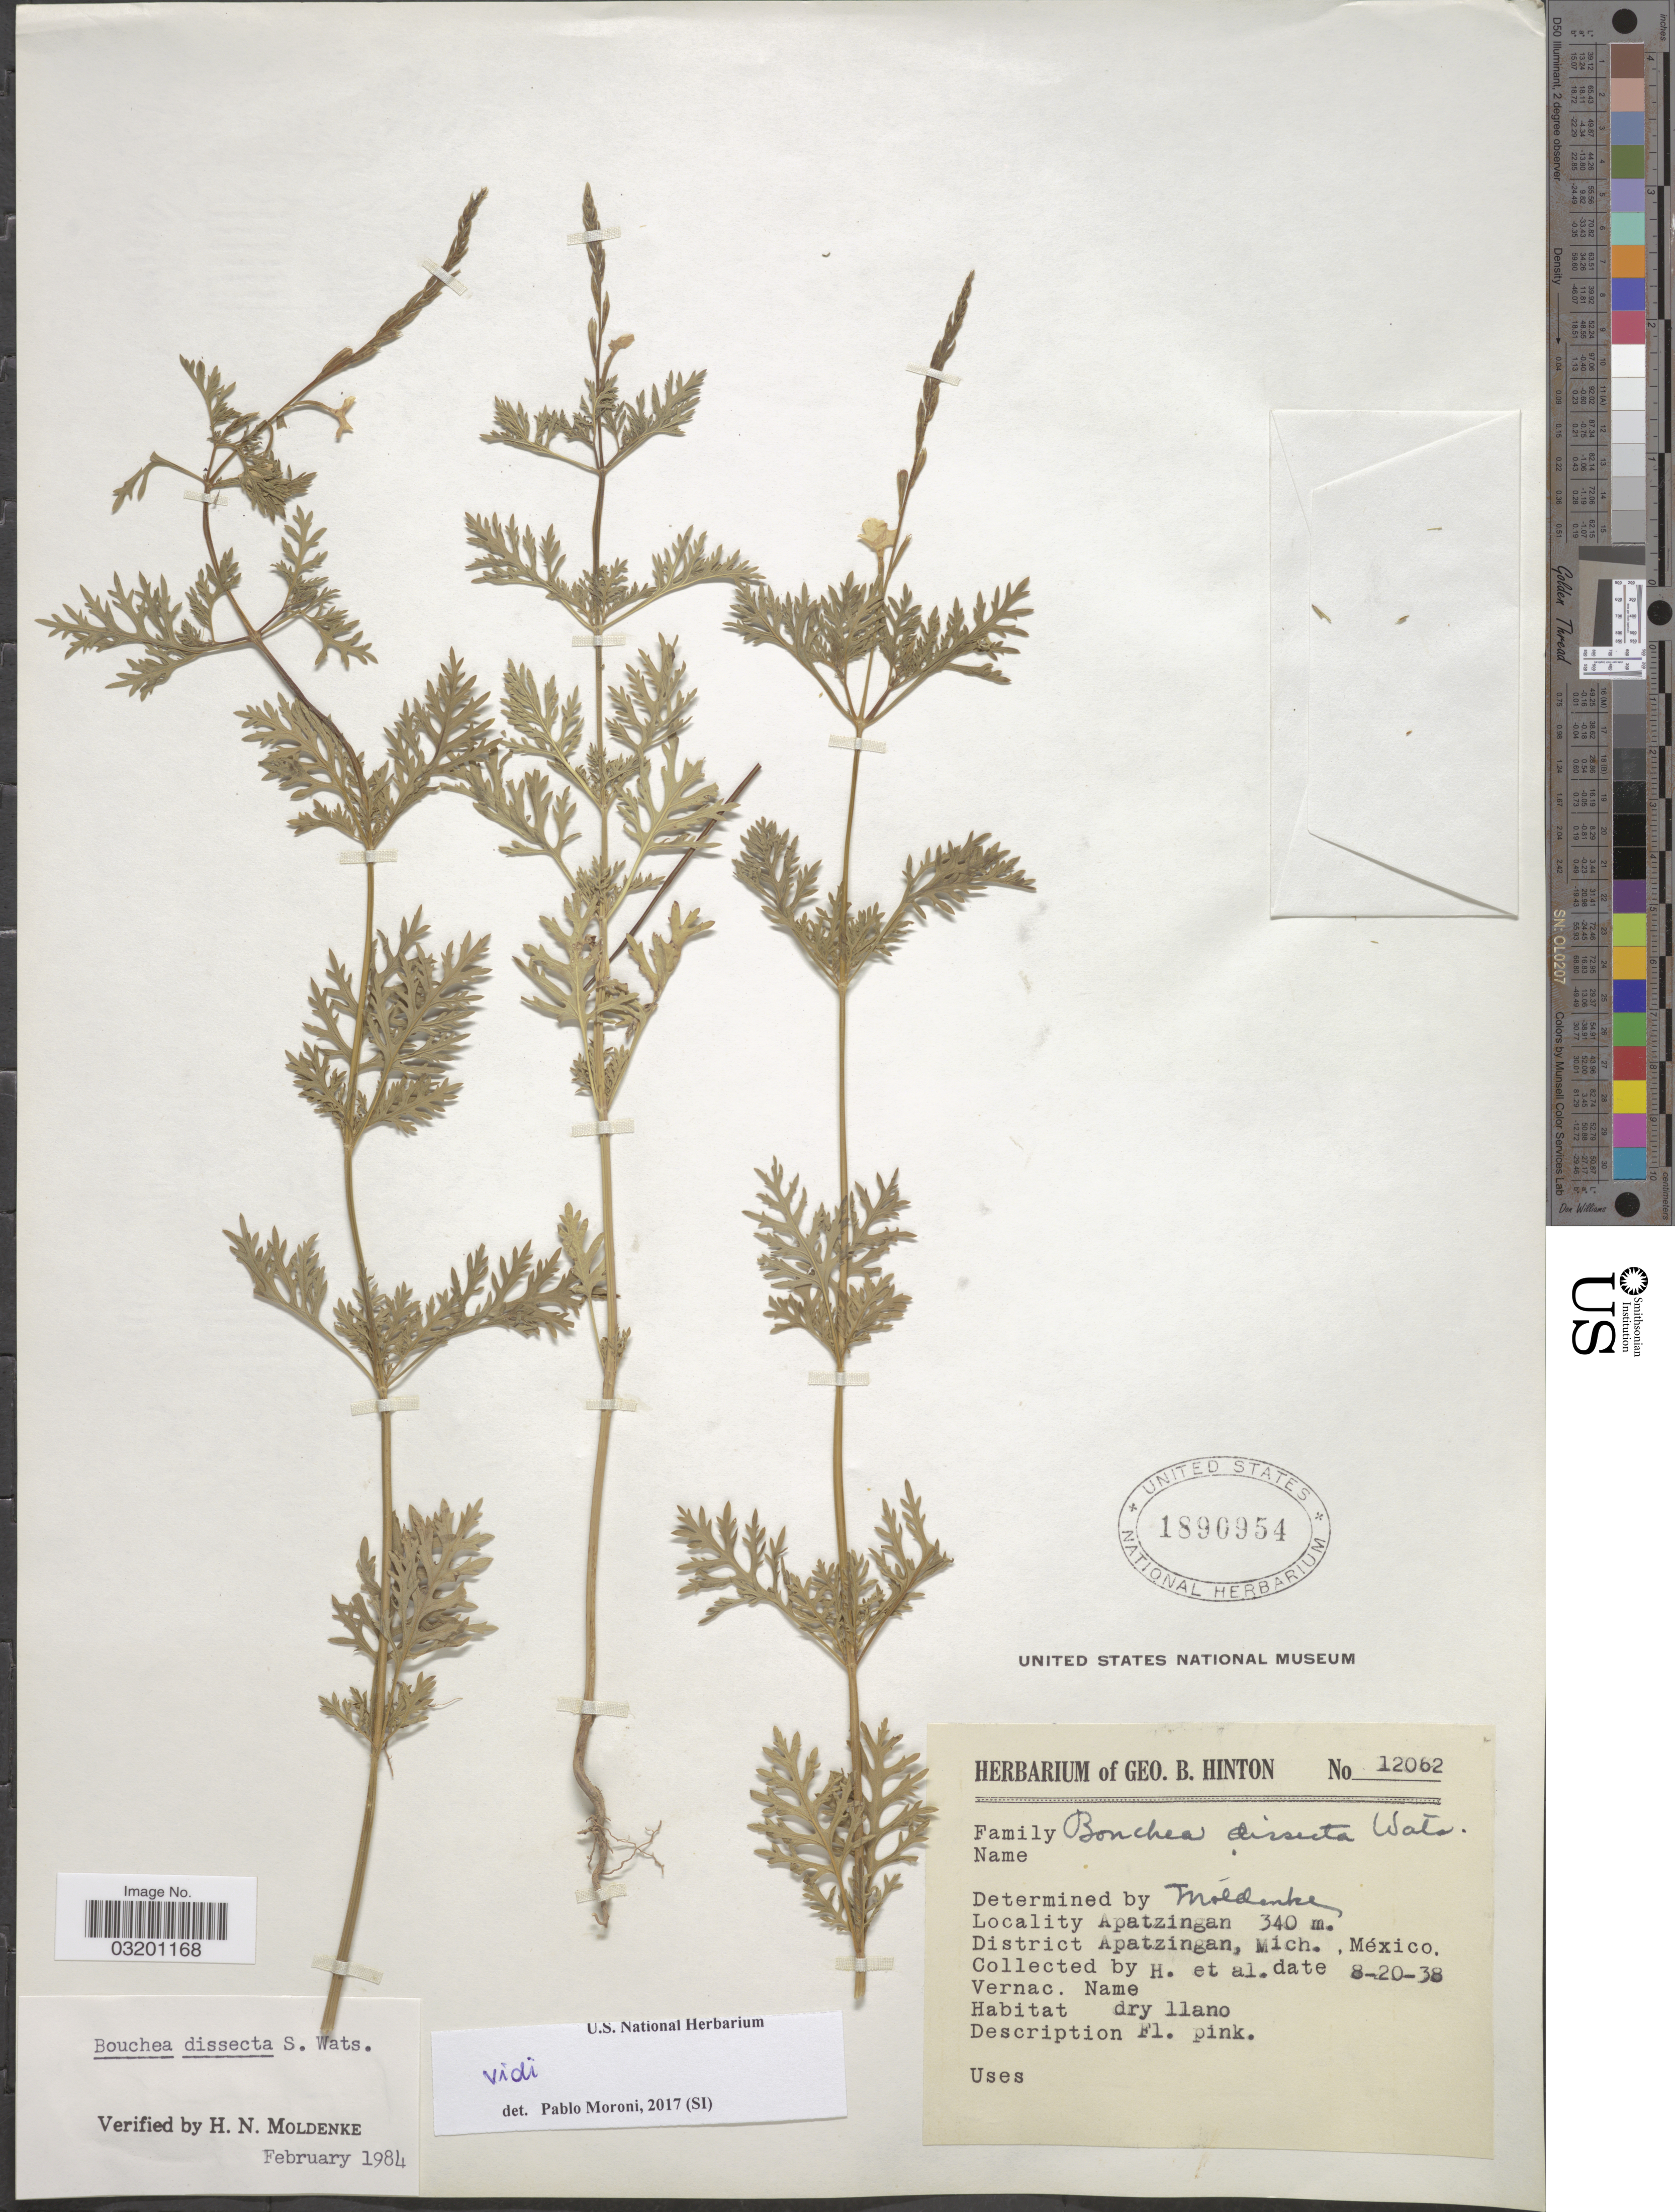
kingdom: Plantae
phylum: Tracheophyta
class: Magnoliopsida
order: Lamiales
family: Verbenaceae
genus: Bouchea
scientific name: Bouchea dissecta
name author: S. Watson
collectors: G. B. Hinton & et al.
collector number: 12062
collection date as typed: Transcribed d/m/y: 20/8/38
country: Mexico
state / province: Michoacán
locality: Apatzingan. District Apatzingan, Mich.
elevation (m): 340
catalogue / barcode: US 1890954